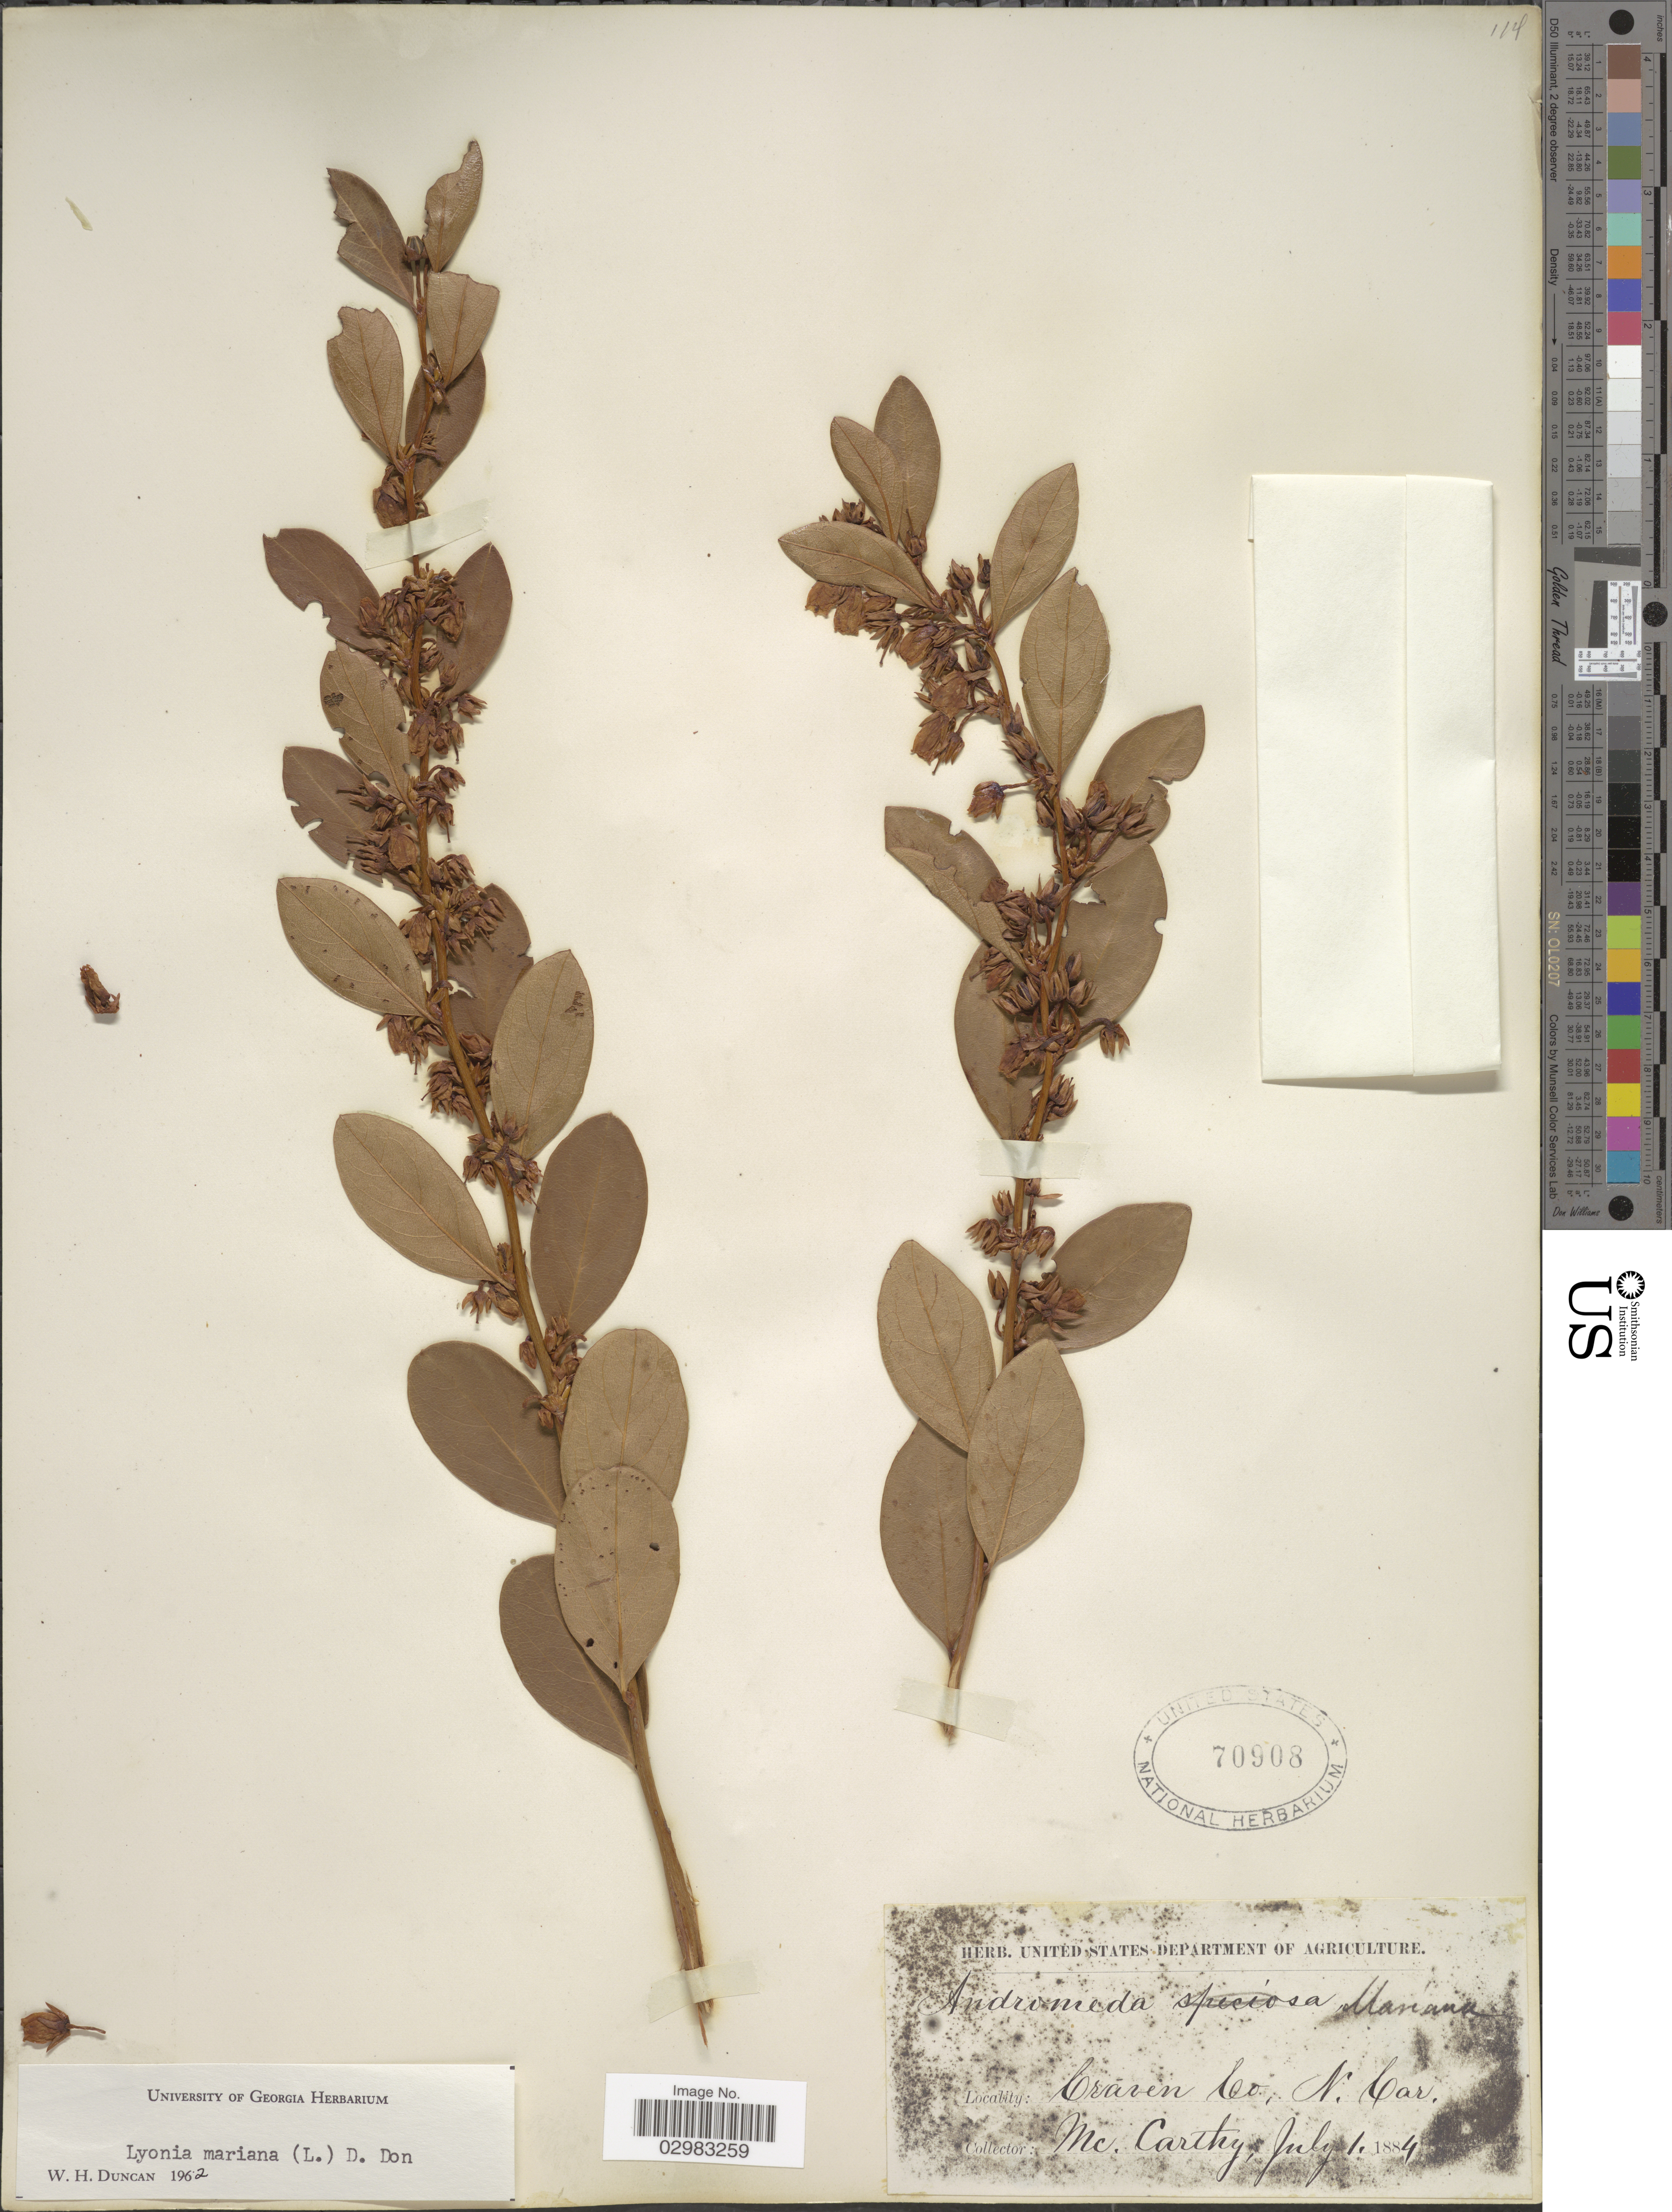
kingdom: Plantae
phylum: Tracheophyta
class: Magnoliopsida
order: Ericales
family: Ericaceae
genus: Lyonia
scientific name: Lyonia mariana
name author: (L.) D. Don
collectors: -- McCarthy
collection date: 1884-07-01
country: United States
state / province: North Carolina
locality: Craven Co.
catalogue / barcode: US 70908